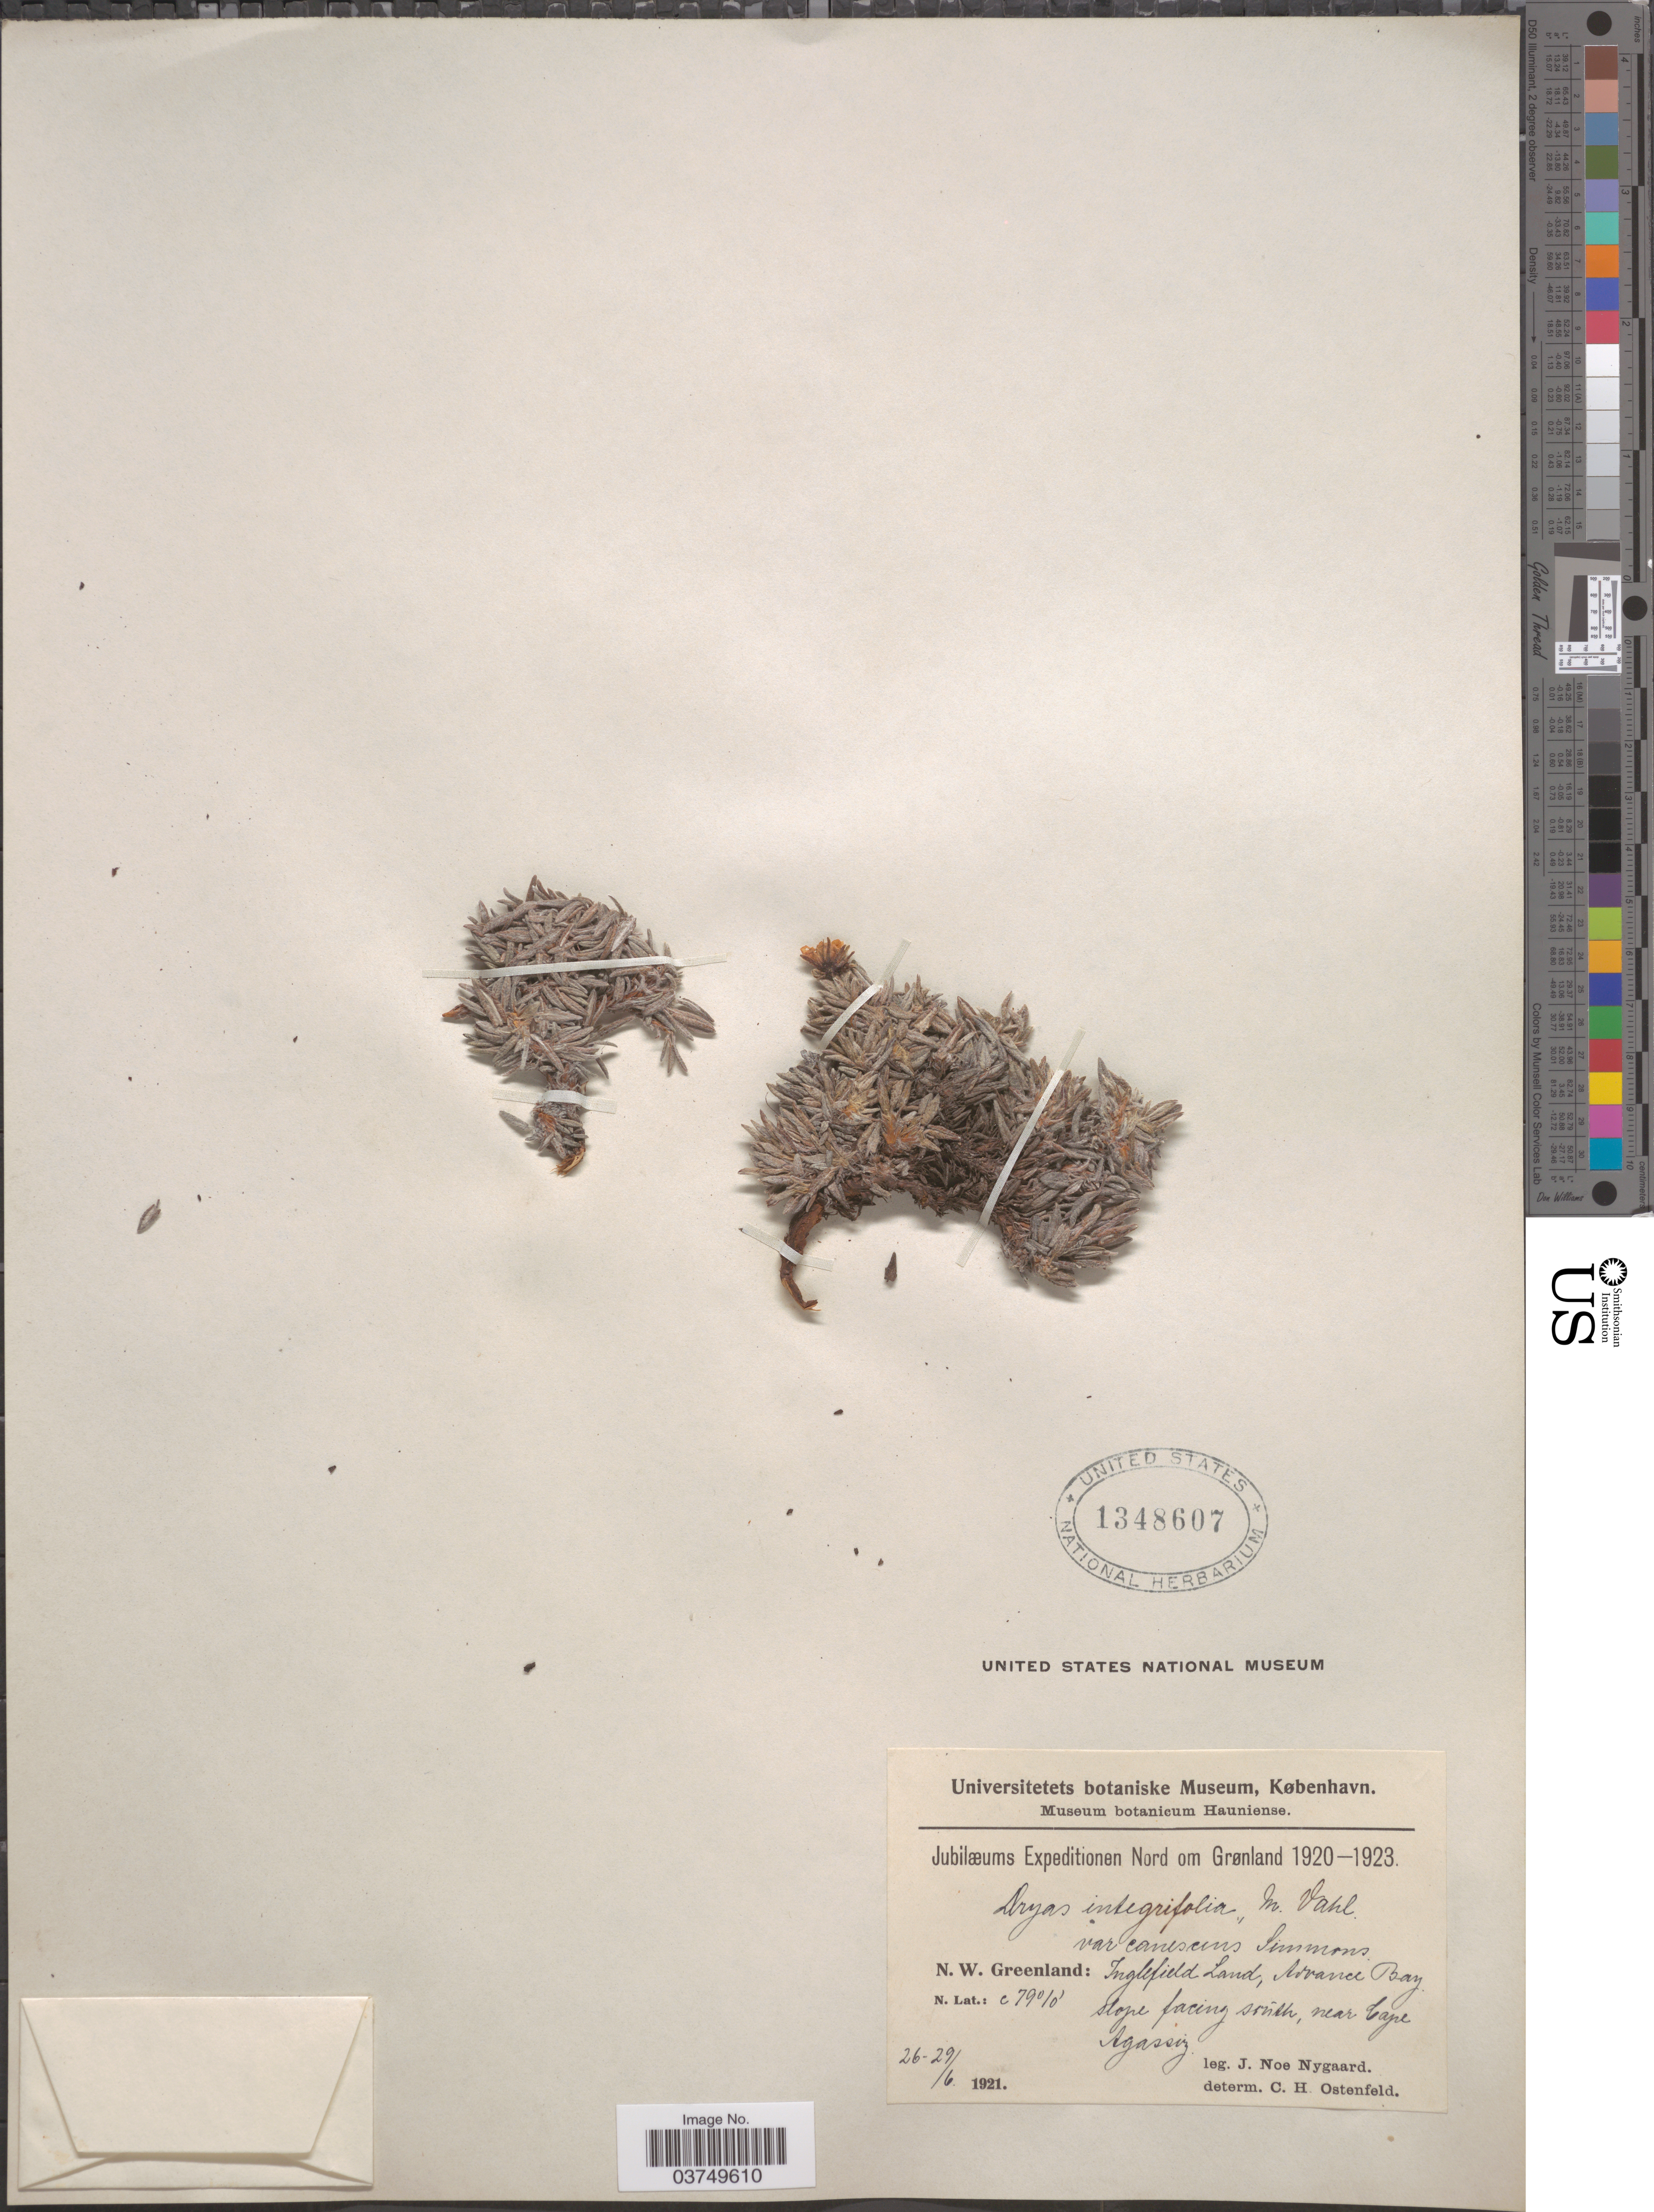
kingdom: Plantae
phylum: Tracheophyta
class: Magnoliopsida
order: Rosales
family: Rosaceae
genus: Dryas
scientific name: Dryas integrifolia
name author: Vahl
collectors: J. Nygaard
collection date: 1921-06-26/1921-06-29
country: Greenland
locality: Nord om Grønland. N.W. Greenland: Inglefield Land, Advance Bay. Slope facing south, near Cape Agassiz.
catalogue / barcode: US 1348607